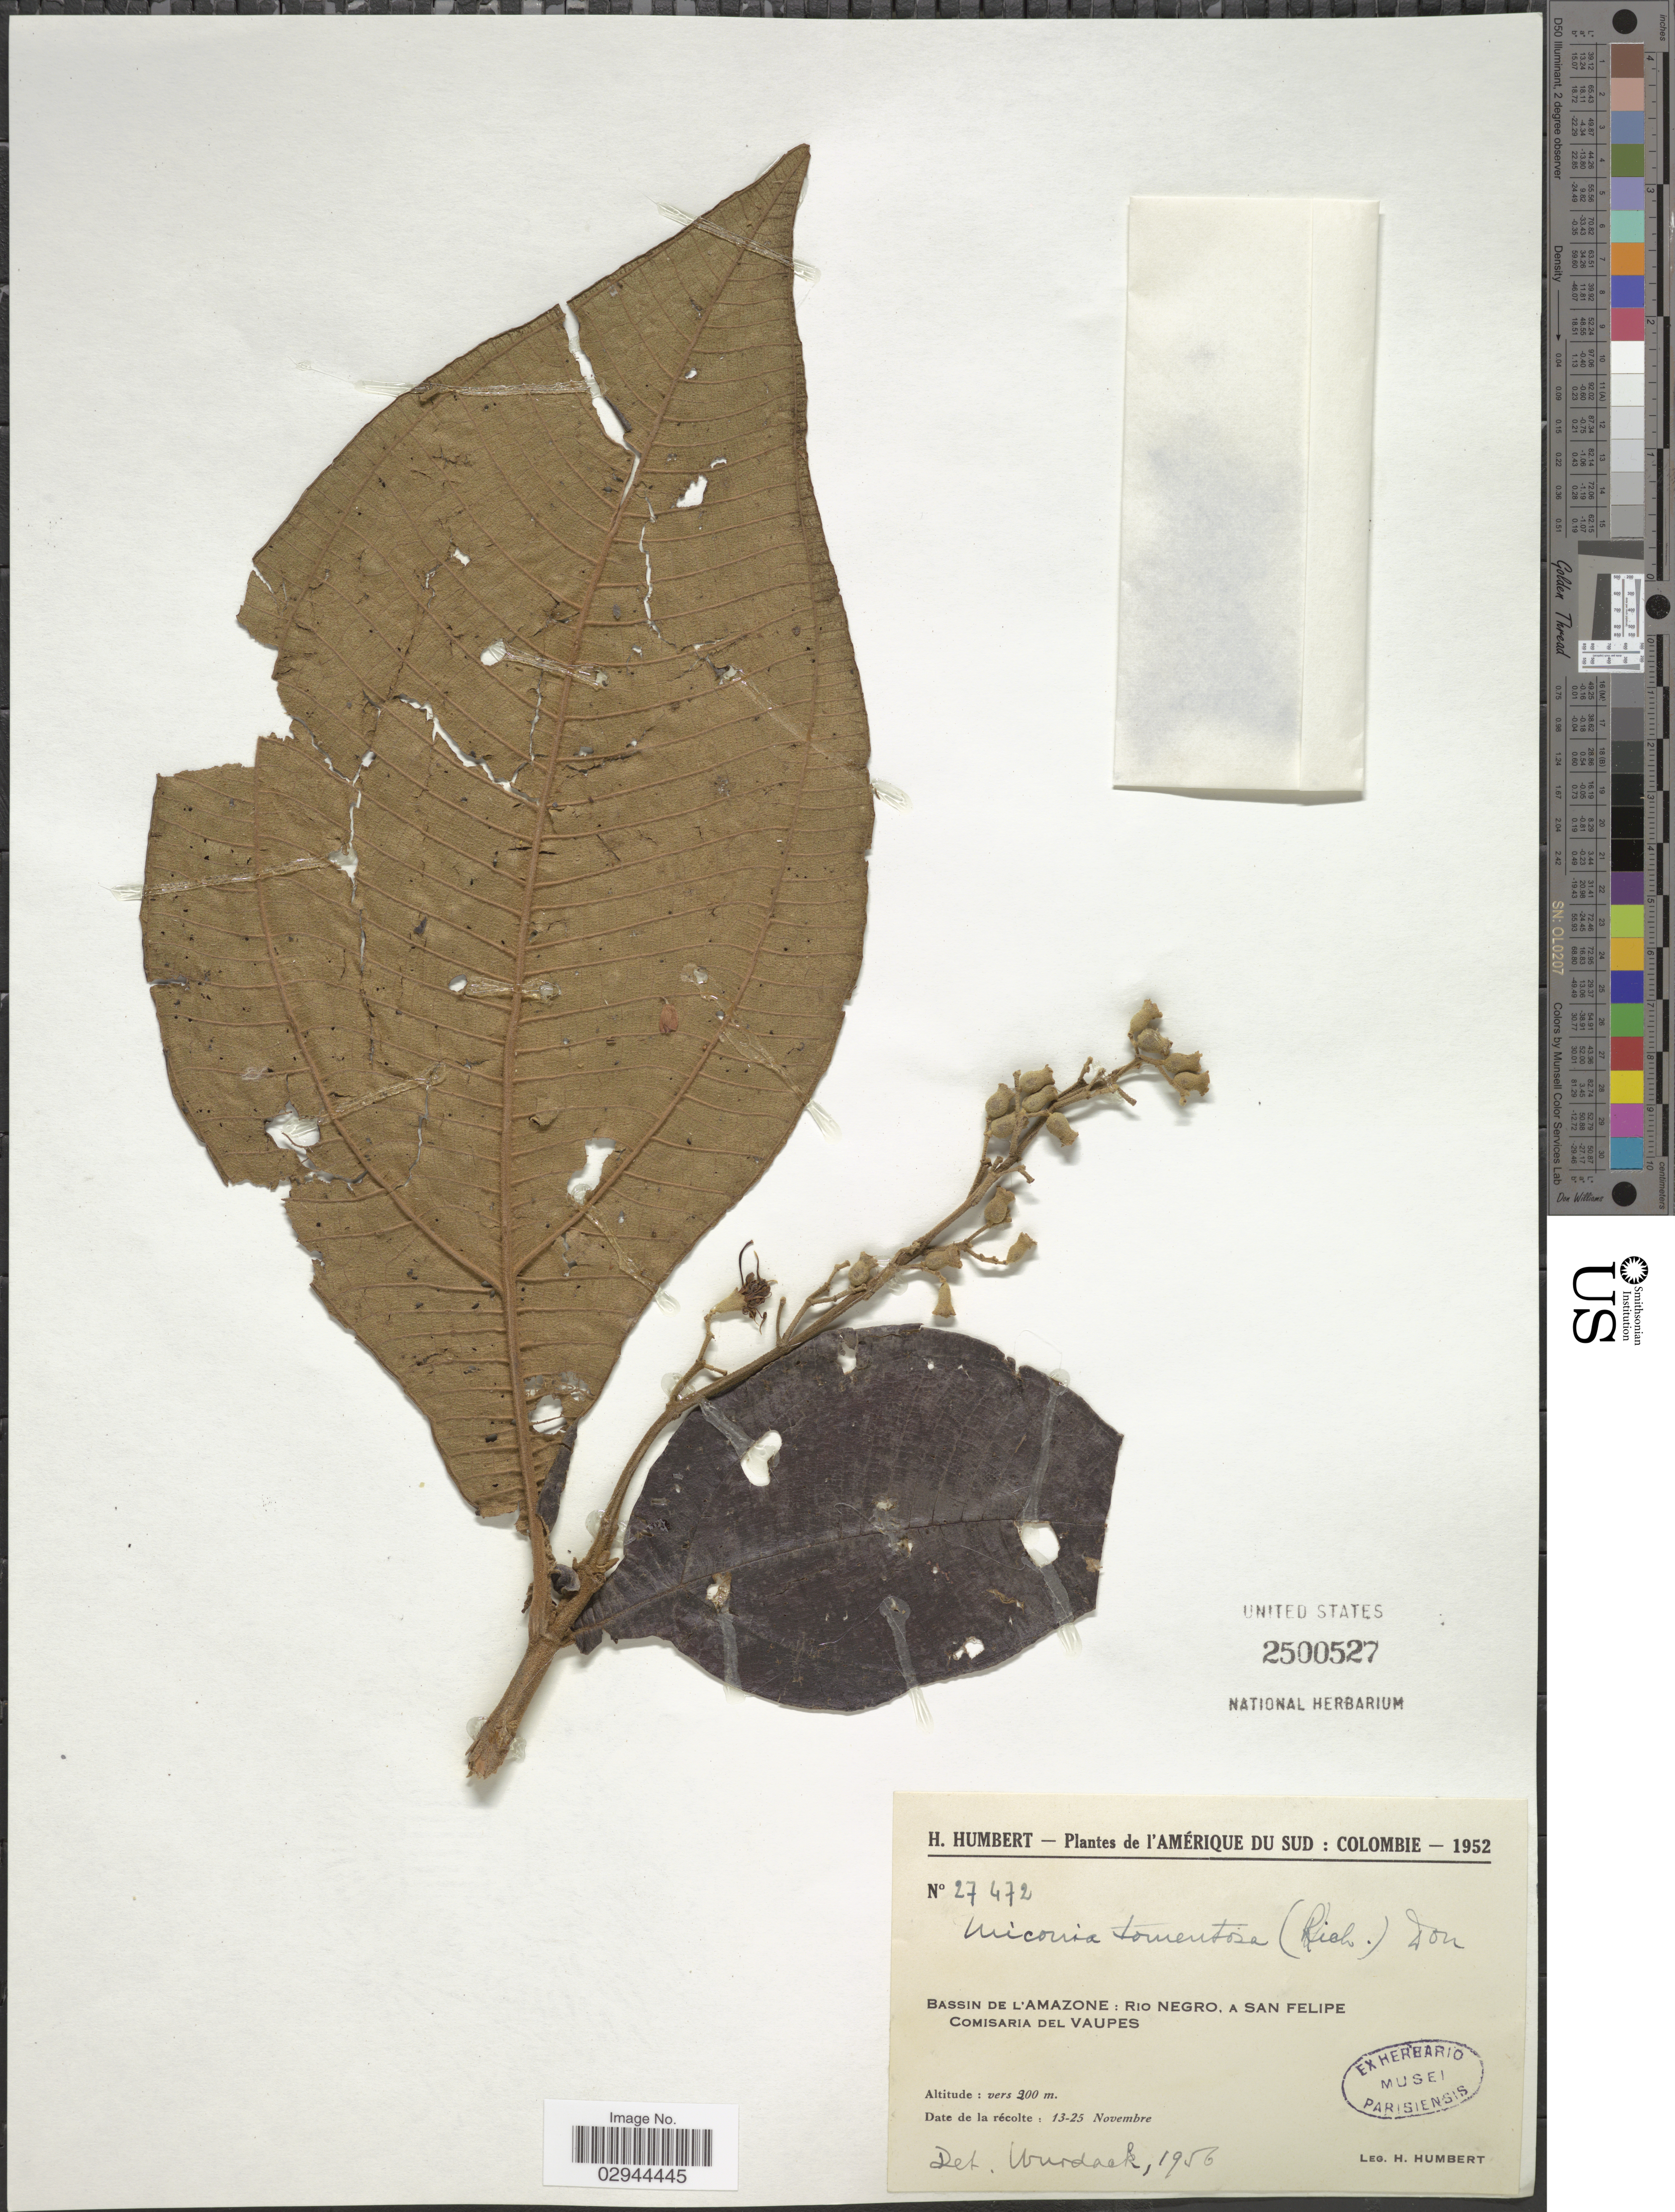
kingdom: Plantae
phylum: Tracheophyta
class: Magnoliopsida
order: Myrtales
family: Melastomataceae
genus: Miconia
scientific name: Miconia tomentosa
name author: (Rich.) D. Don ex DC.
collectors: H. Humbert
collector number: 27472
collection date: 1952-11-13/1952-11-25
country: Colombia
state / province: Vaupés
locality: Bassin de l'Amazone: Rio Negro, a San Felipe. Comisaria del Vaupes.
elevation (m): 200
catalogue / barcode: US 2500527